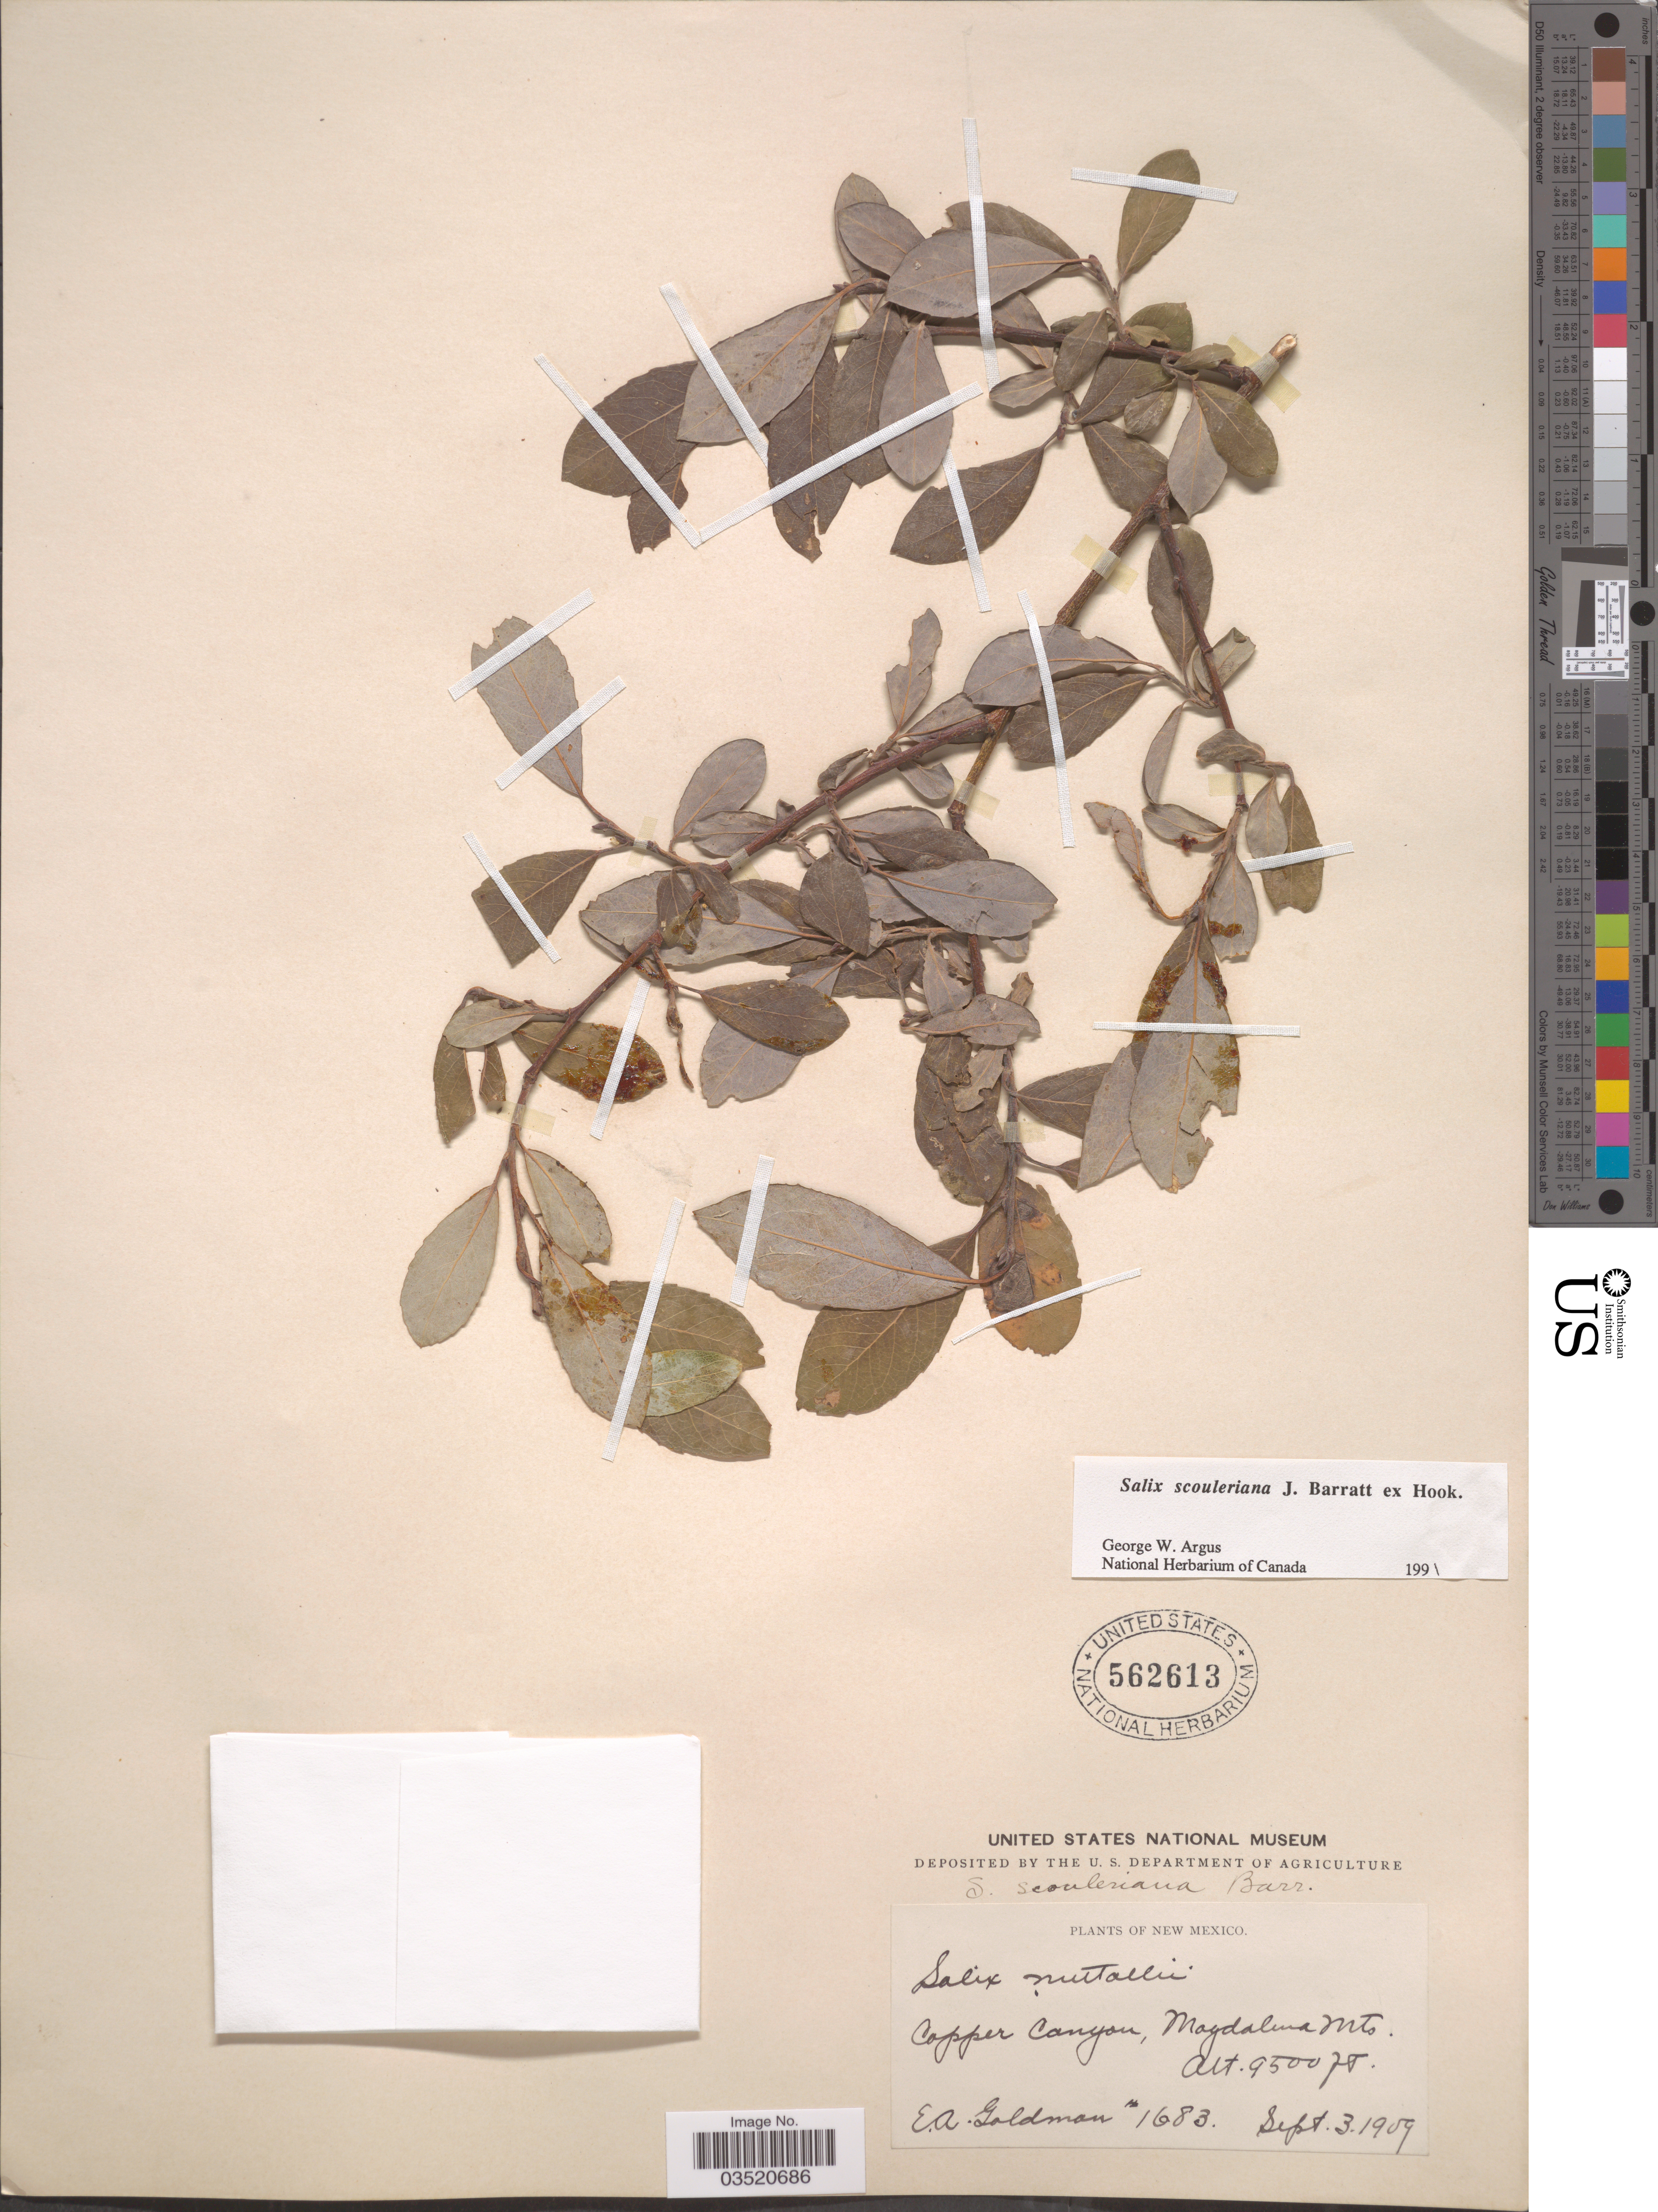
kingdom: Plantae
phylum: Tracheophyta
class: Magnoliopsida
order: Malpighiales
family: Salicaceae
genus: Salix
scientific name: Salix scouleriana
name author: Barratt ex Hook.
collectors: E. A. Goldman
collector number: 1683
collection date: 1909-09-03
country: United States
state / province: New Mexico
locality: Copper Canyon, Magdalena Mts.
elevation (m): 2896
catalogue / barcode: US 562613